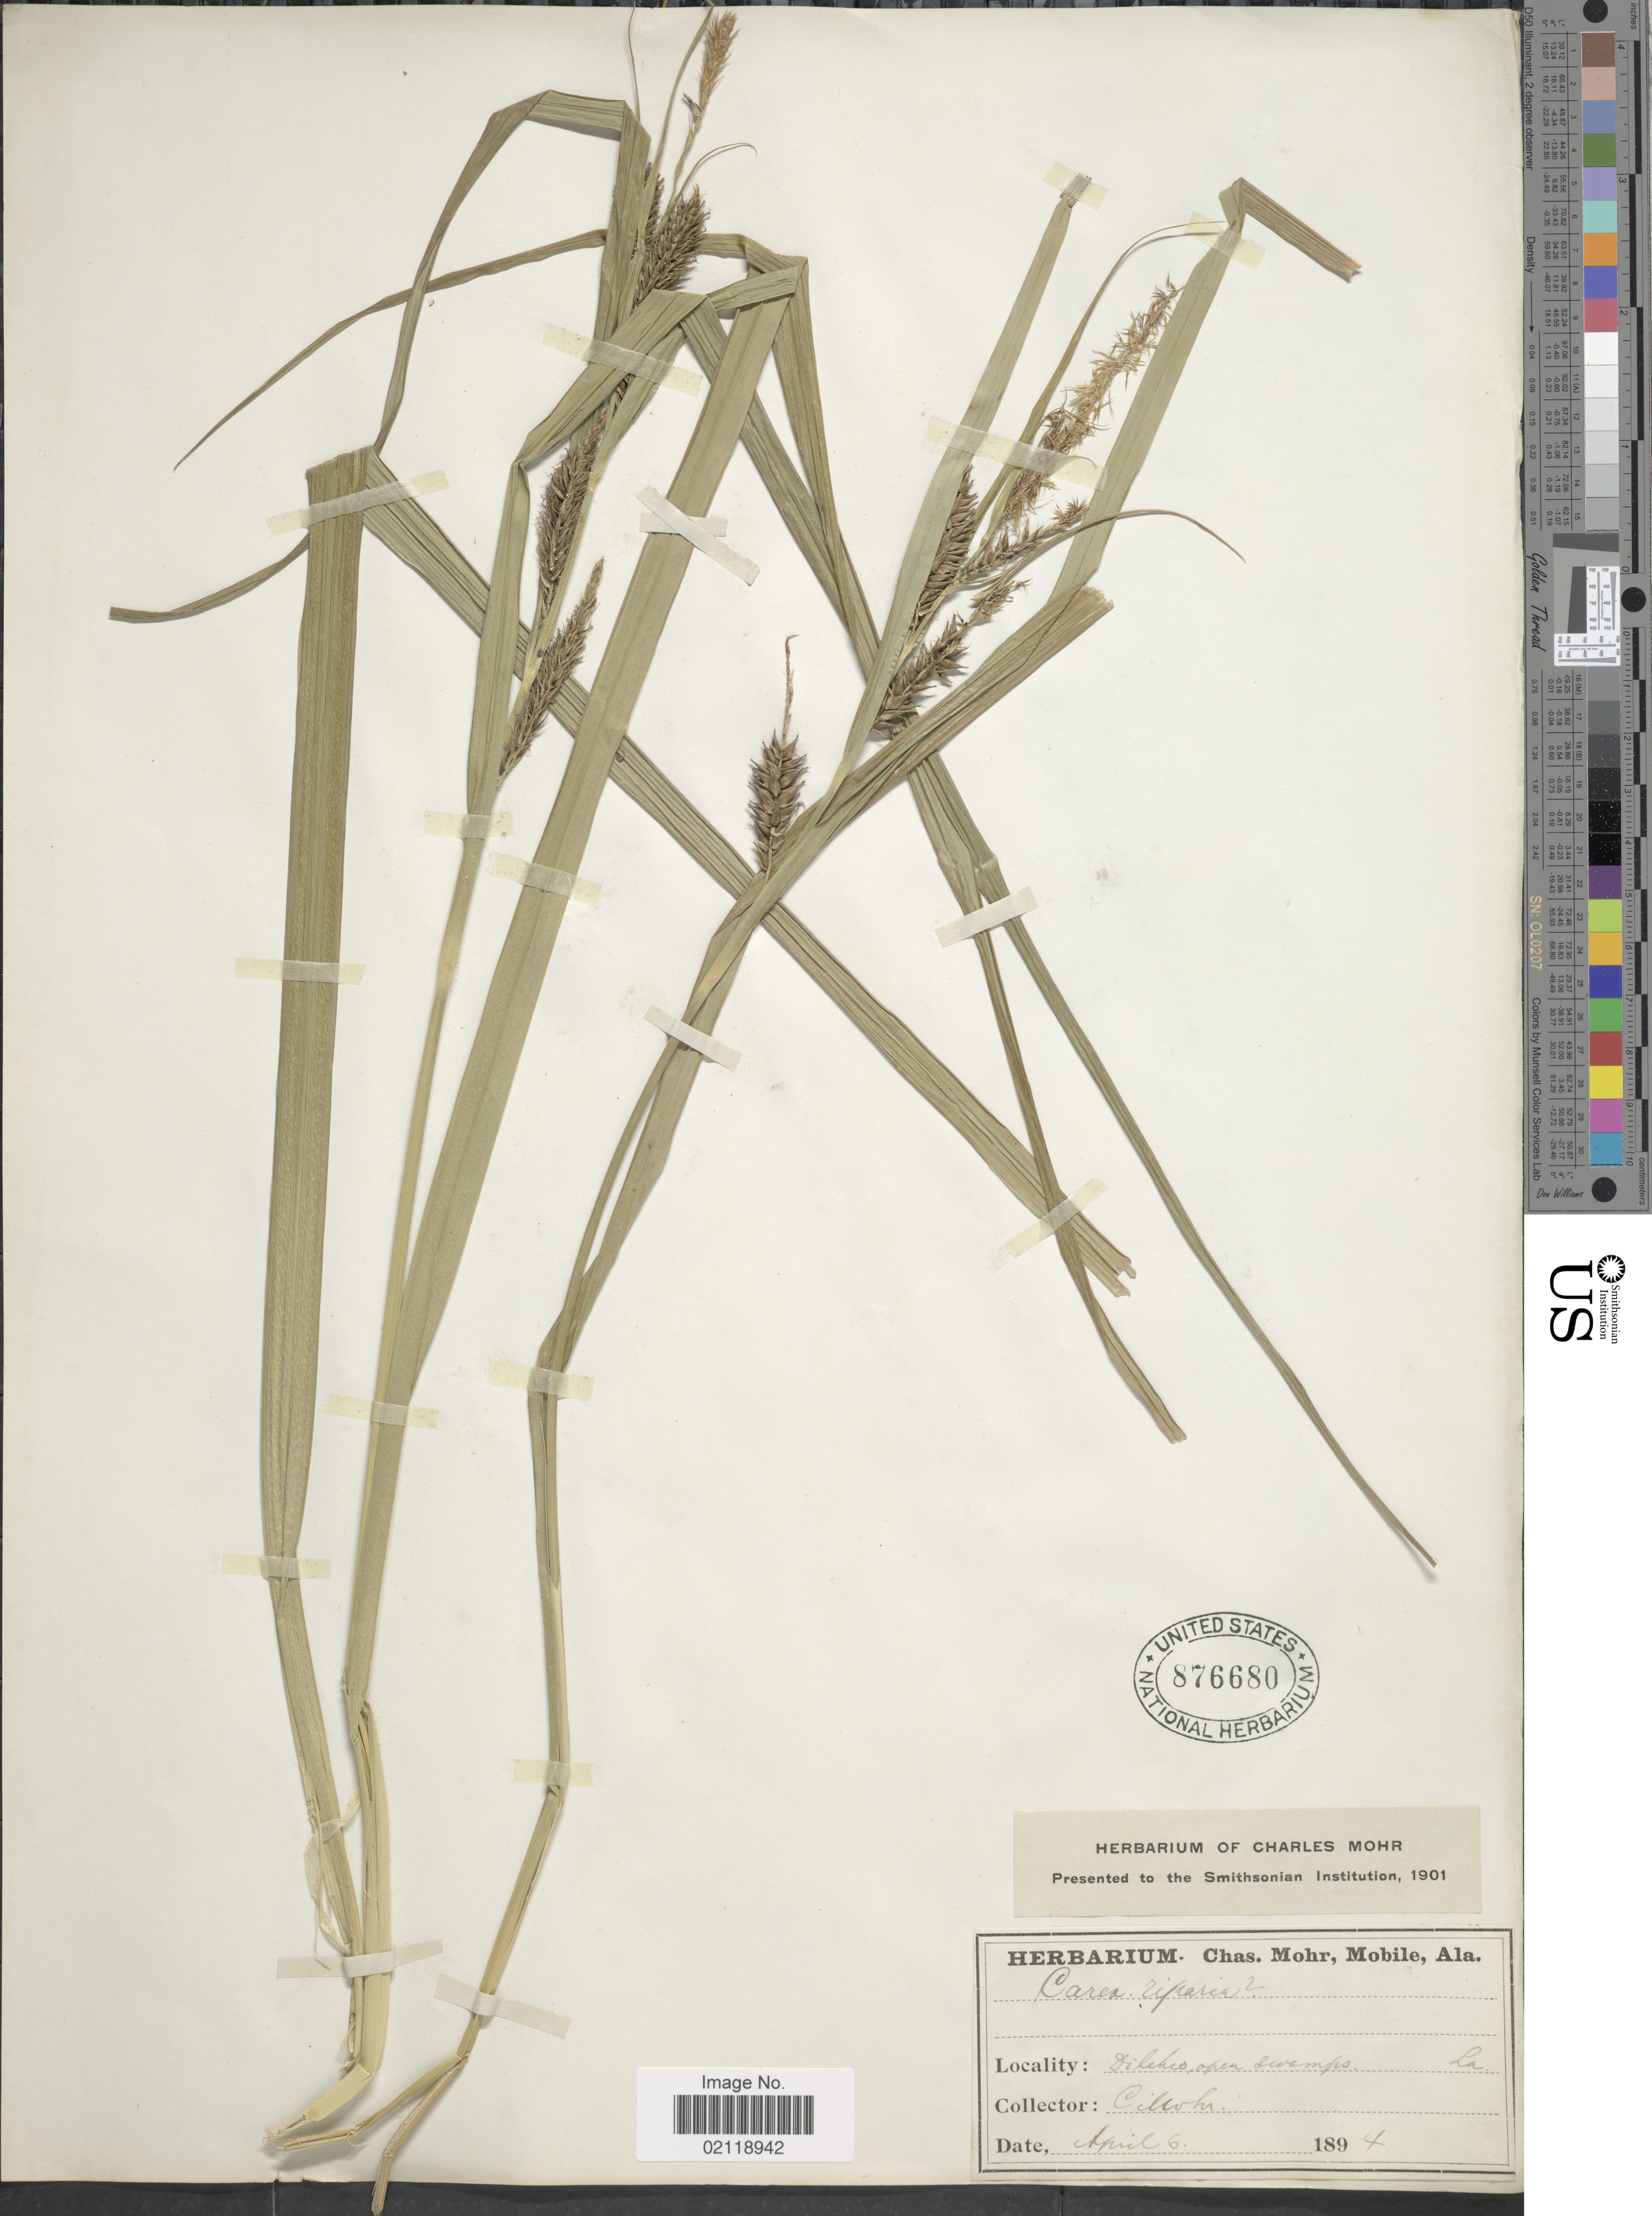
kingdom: Plantae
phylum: Tracheophyta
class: Liliopsida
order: Poales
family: Cyperaceae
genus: Carex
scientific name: Carex lacustris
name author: Willd.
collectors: Mohr, C. T. (herbarium)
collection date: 1894-04-06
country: United States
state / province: Louisiana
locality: Ditches, open swamps.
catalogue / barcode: US 876680